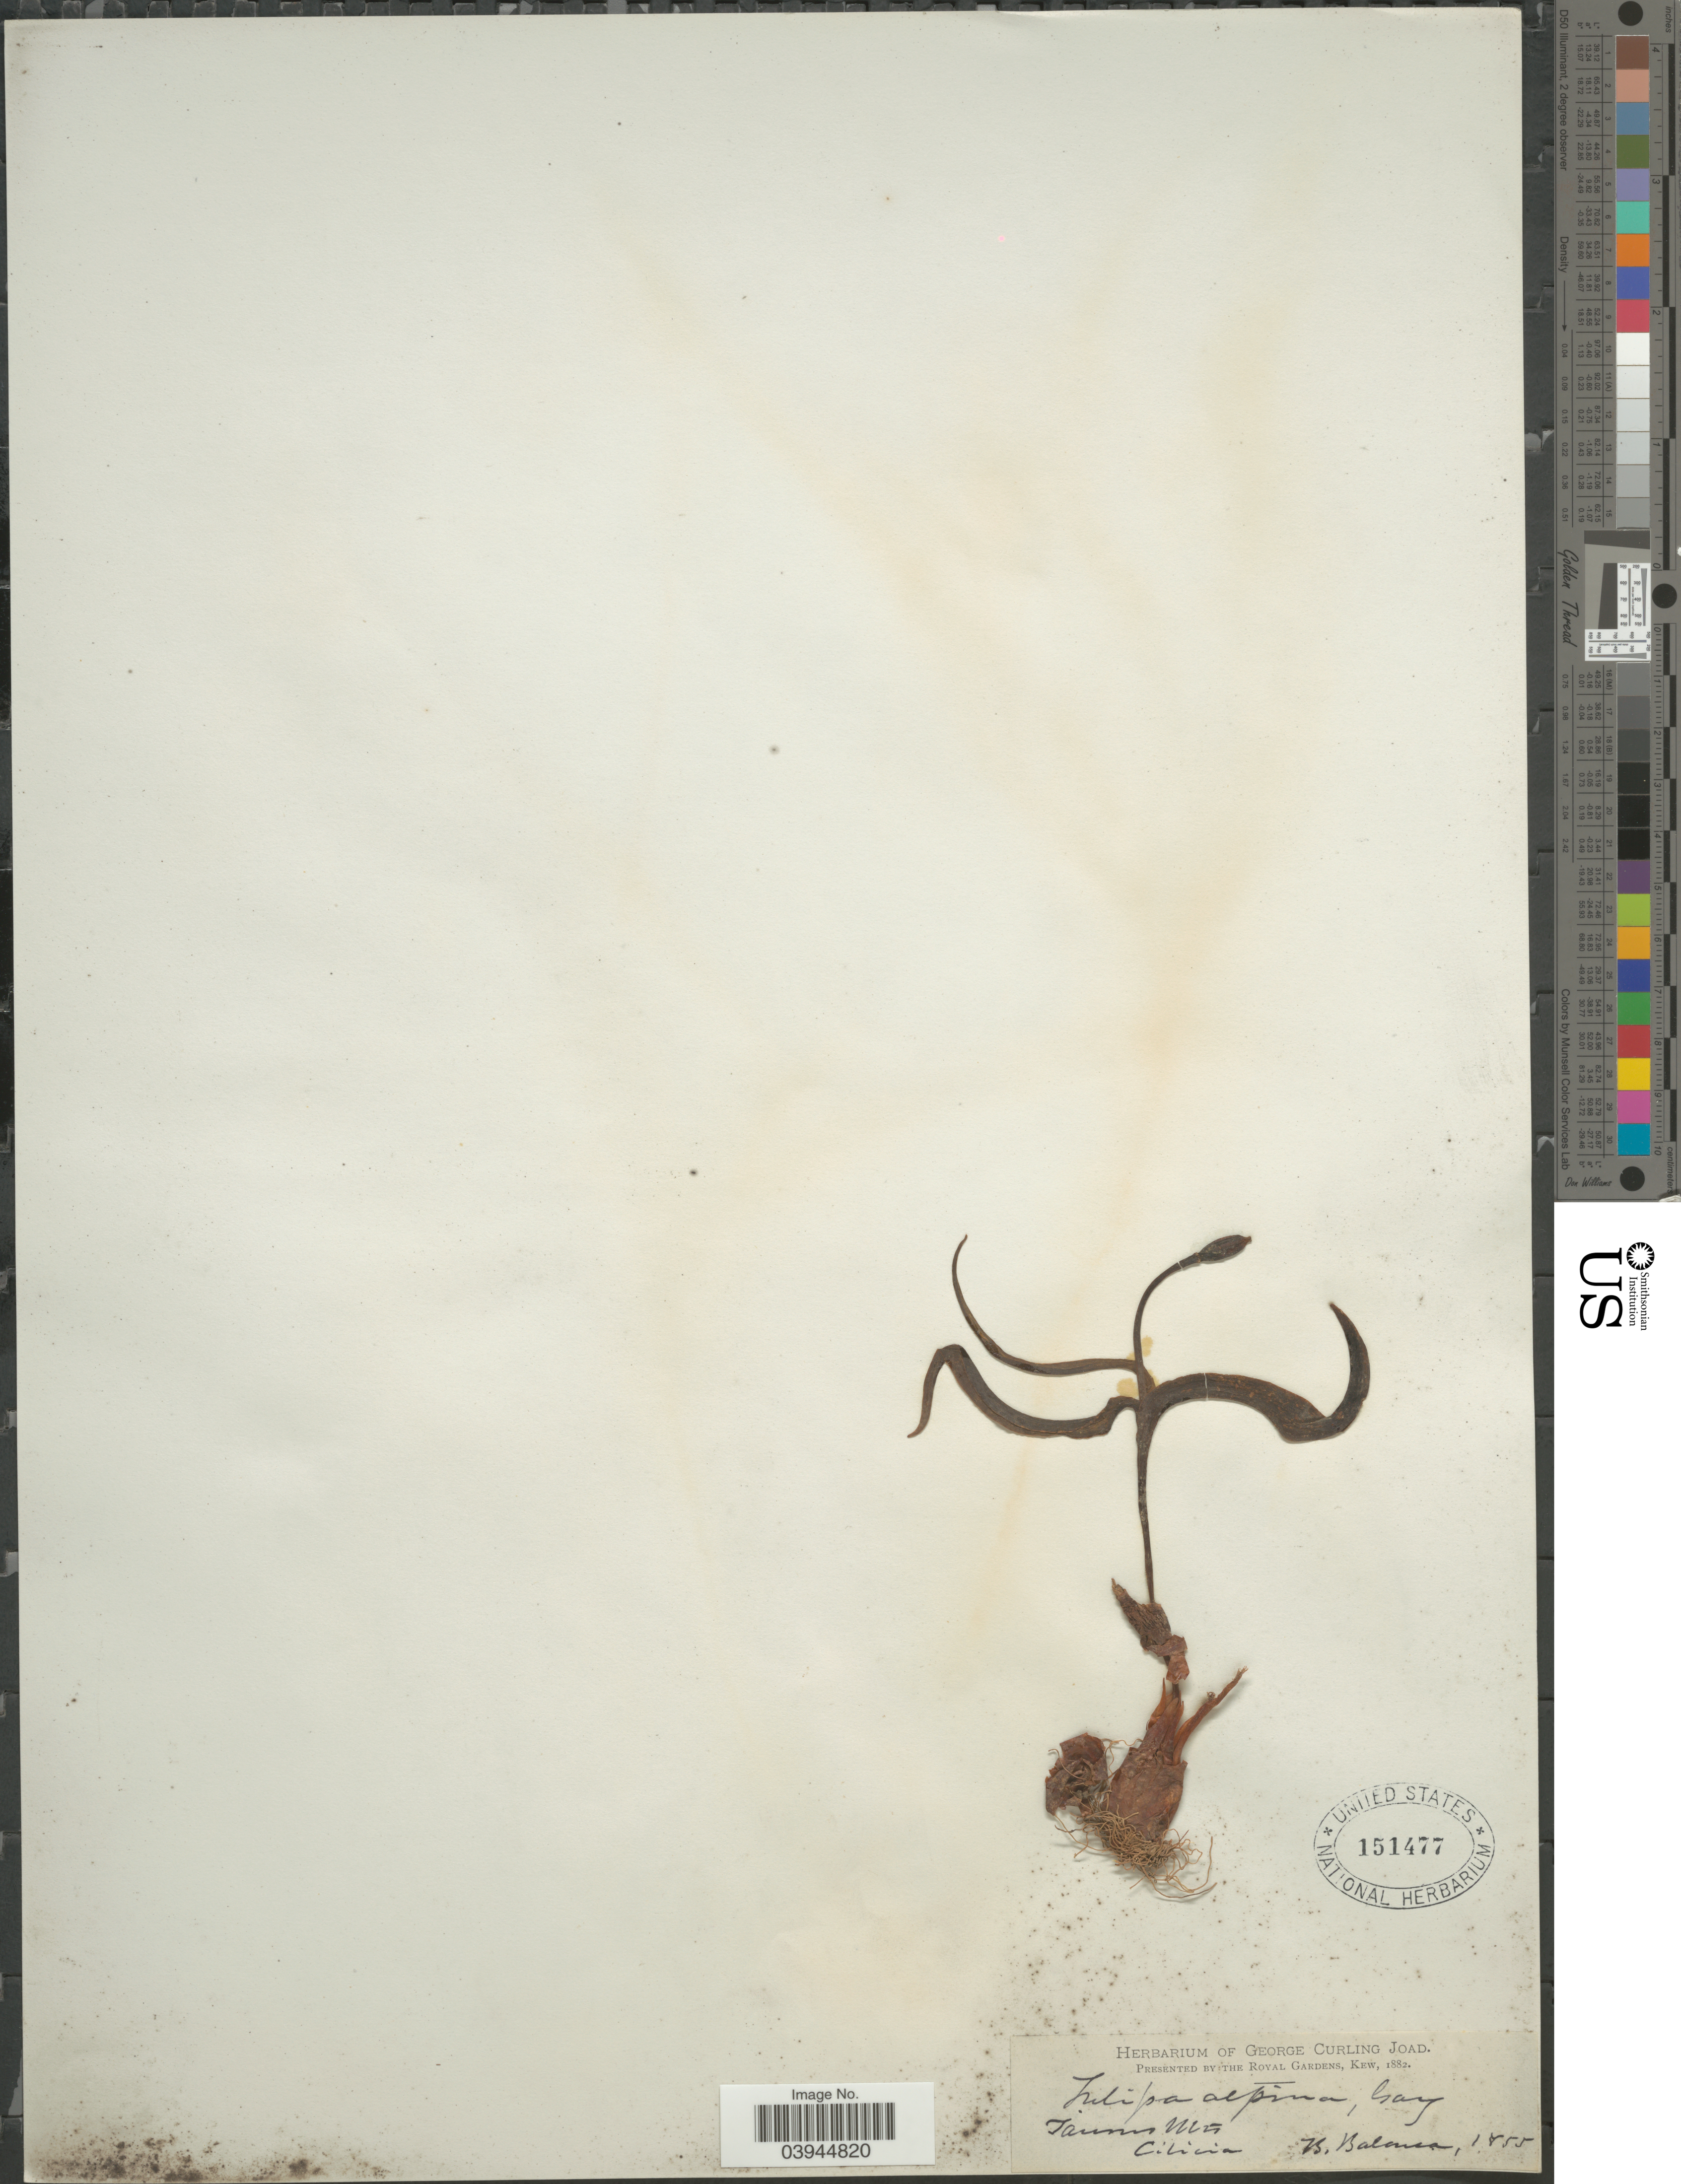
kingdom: Plantae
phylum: Tracheophyta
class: Liliopsida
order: Liliales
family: Liliaceae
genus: Tulipa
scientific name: Tulipa alpina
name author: J. Gay ex Baker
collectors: B. Balansa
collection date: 1855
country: Turkey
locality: Taraus Mts. Cilicia.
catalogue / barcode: US 151477